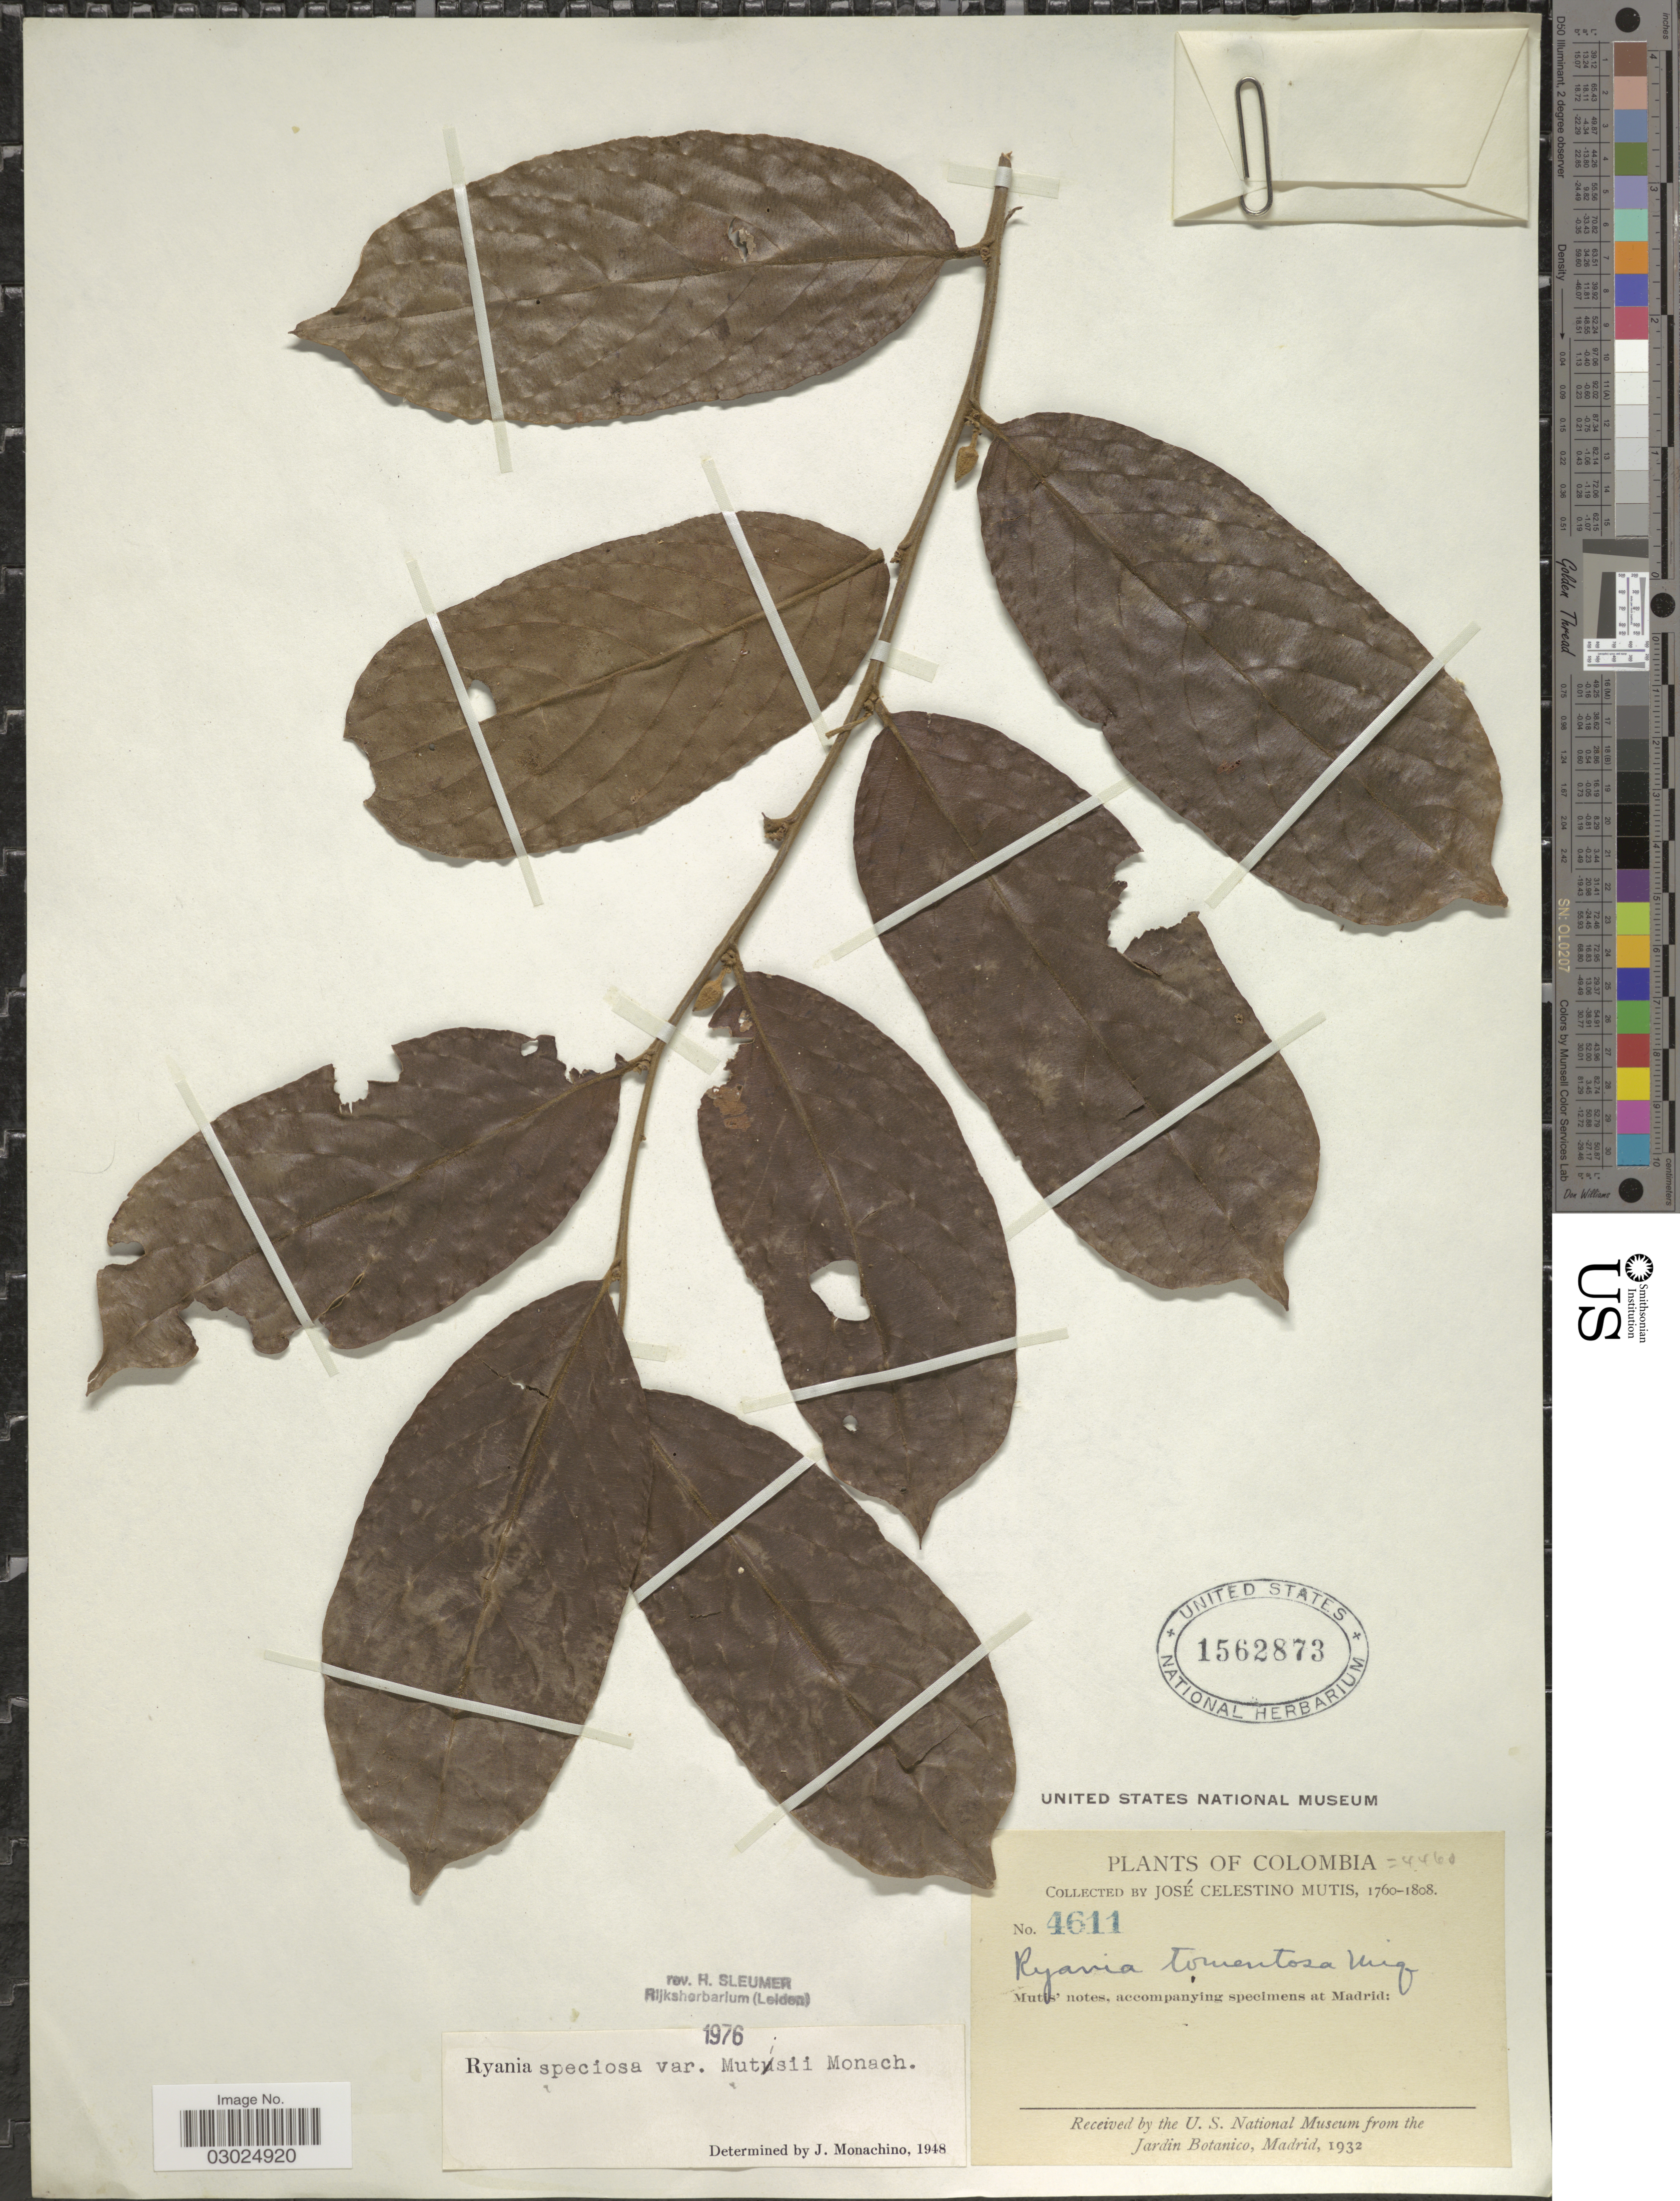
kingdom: Plantae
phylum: Tracheophyta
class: Magnoliopsida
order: Malpighiales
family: Salicaceae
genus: Ryania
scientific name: Ryania speciosa var. mutisii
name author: Monach.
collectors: J. C. B. Mutis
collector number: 4611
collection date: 1760/1808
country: Colombia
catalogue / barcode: US 1562873